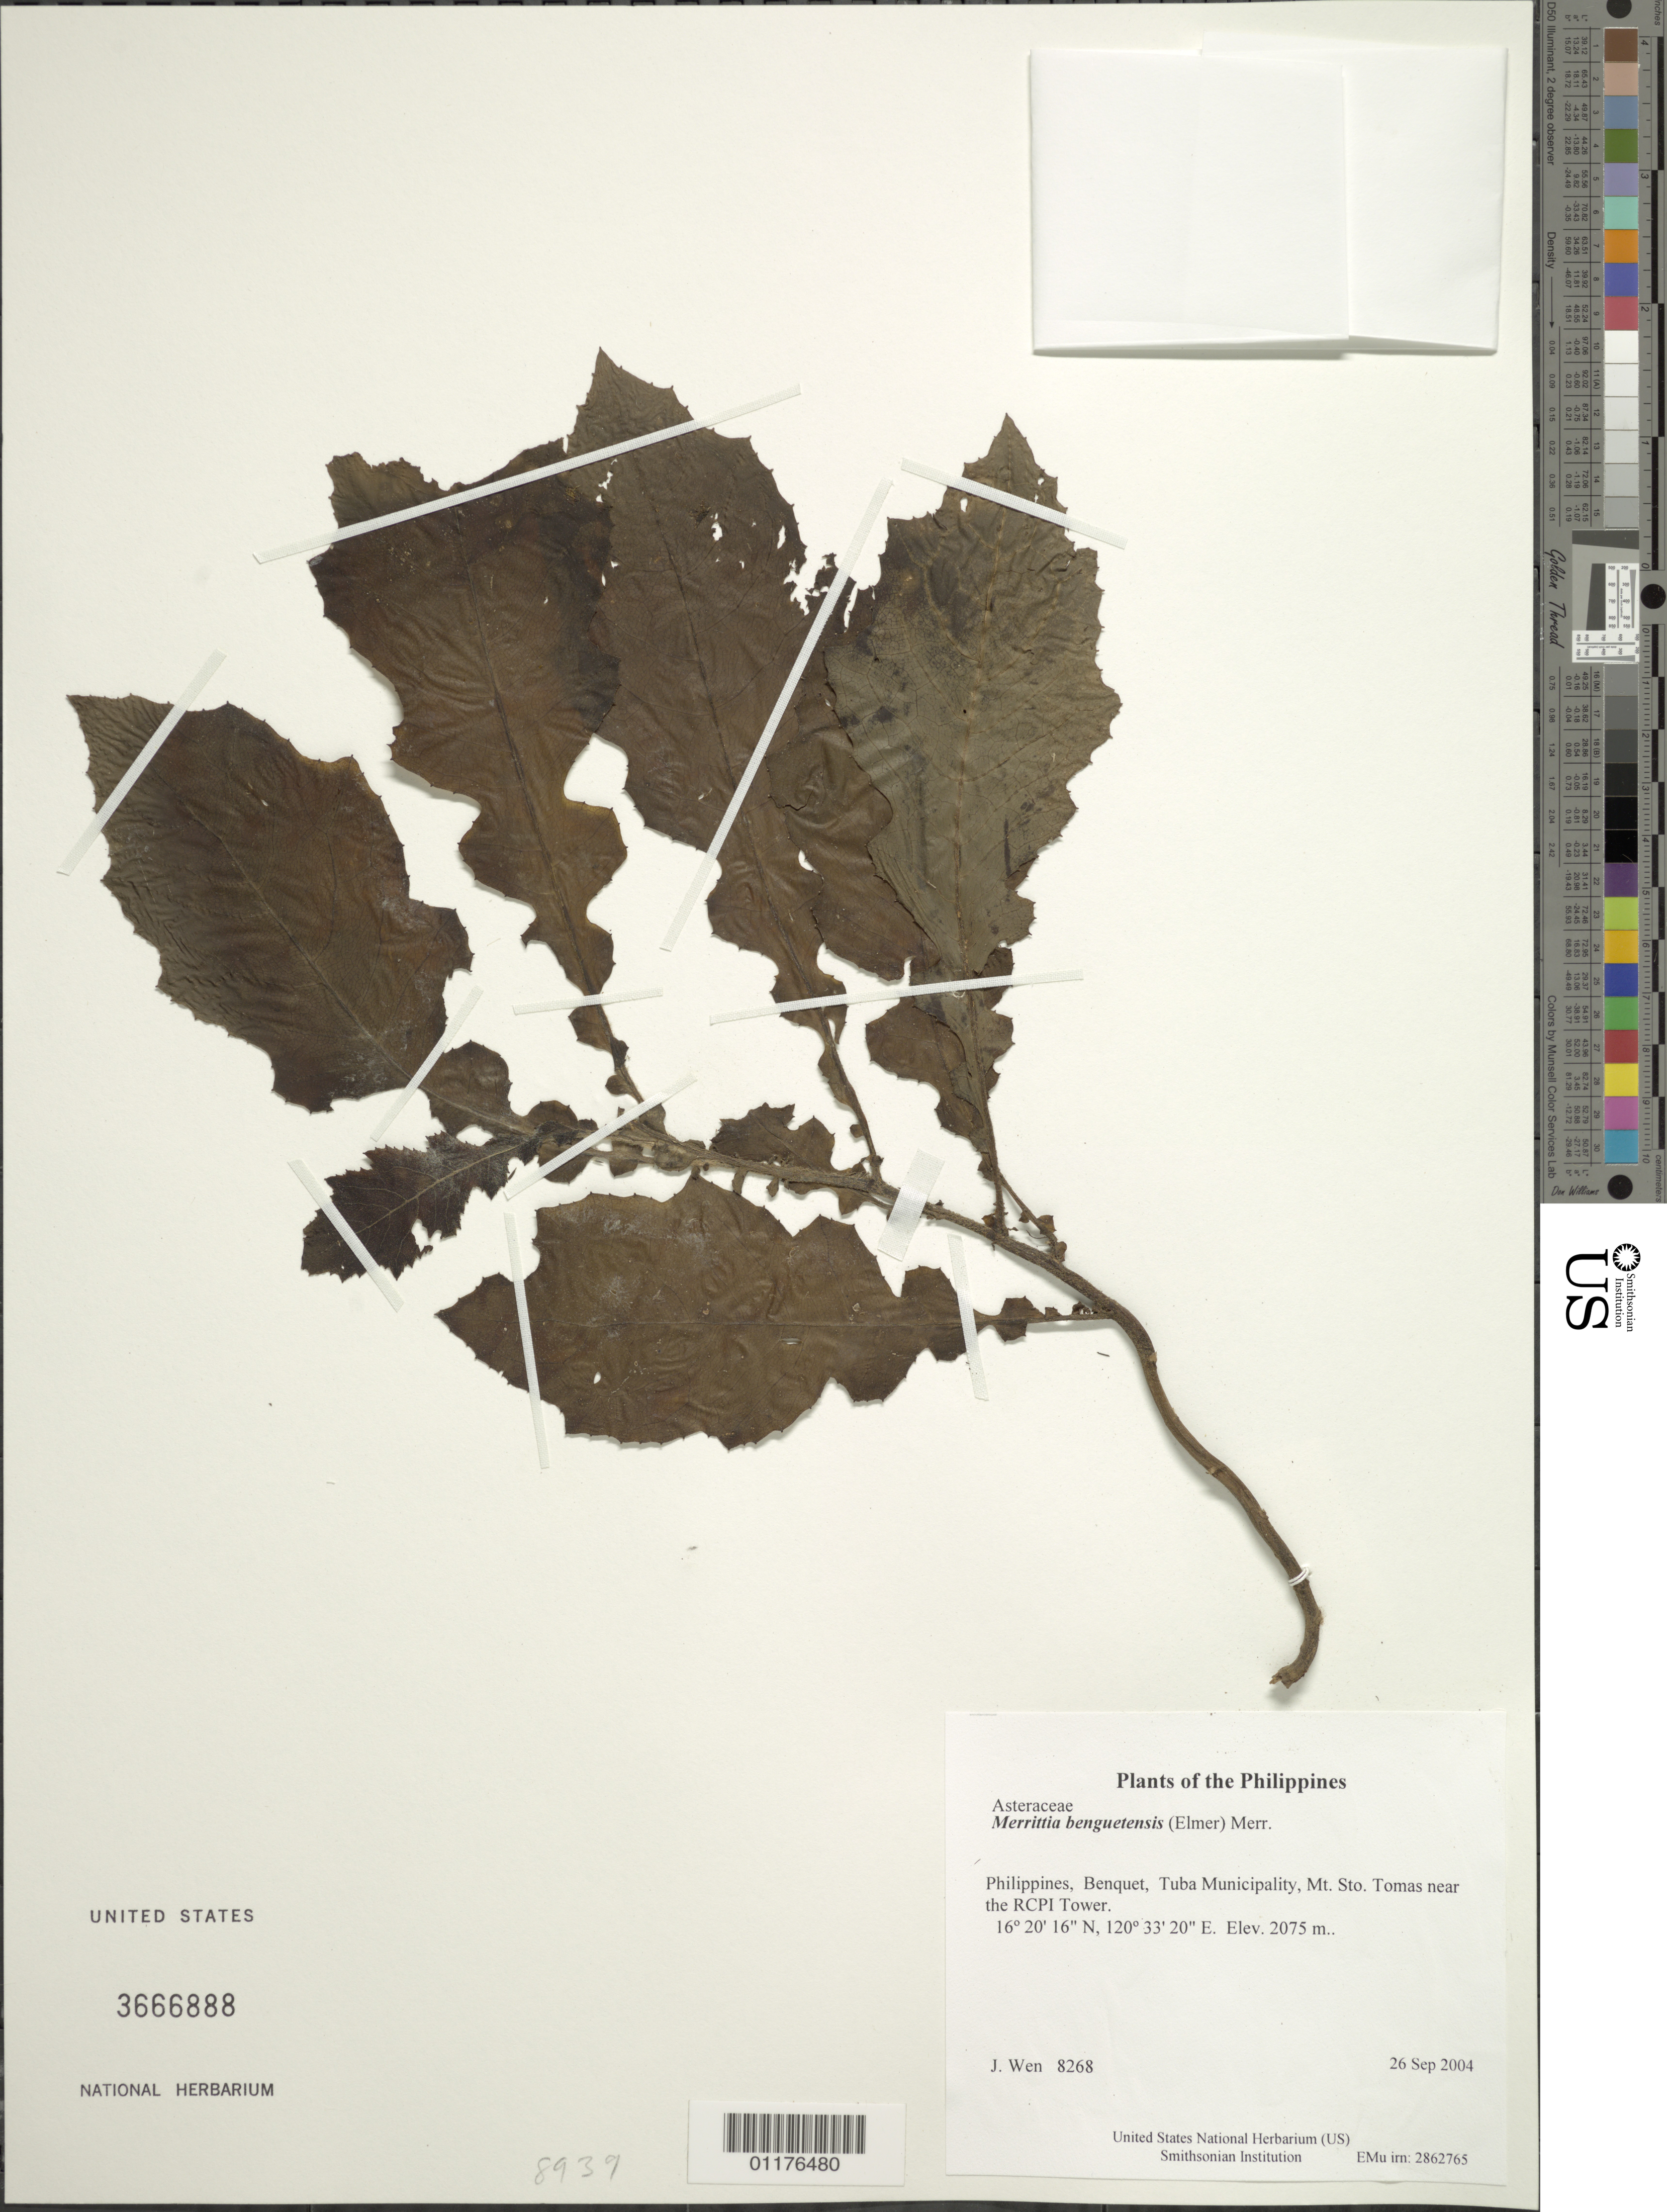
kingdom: Plantae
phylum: Tracheophyta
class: Magnoliopsida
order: Asterales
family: Asteraceae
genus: Blumea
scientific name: Blumea benguetensis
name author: (Elmer) Mattf.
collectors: J. Wen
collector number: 8268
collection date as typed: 26 Sep 2004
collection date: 2004-09-26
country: Philippines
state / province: Cordillera (Administrative Region)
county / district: Benguet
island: Luzon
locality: Tuba Municipality, Mt. Sto. Tomas near the RCPI Tower.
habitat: In tropical cloud forest of Lithocarpus jordanii, L. luzonensis, Cyathea, Ficus, Omalanthus, Daphniphyllum, Meliosma, and Persea.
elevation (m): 2075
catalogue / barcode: US 3666888